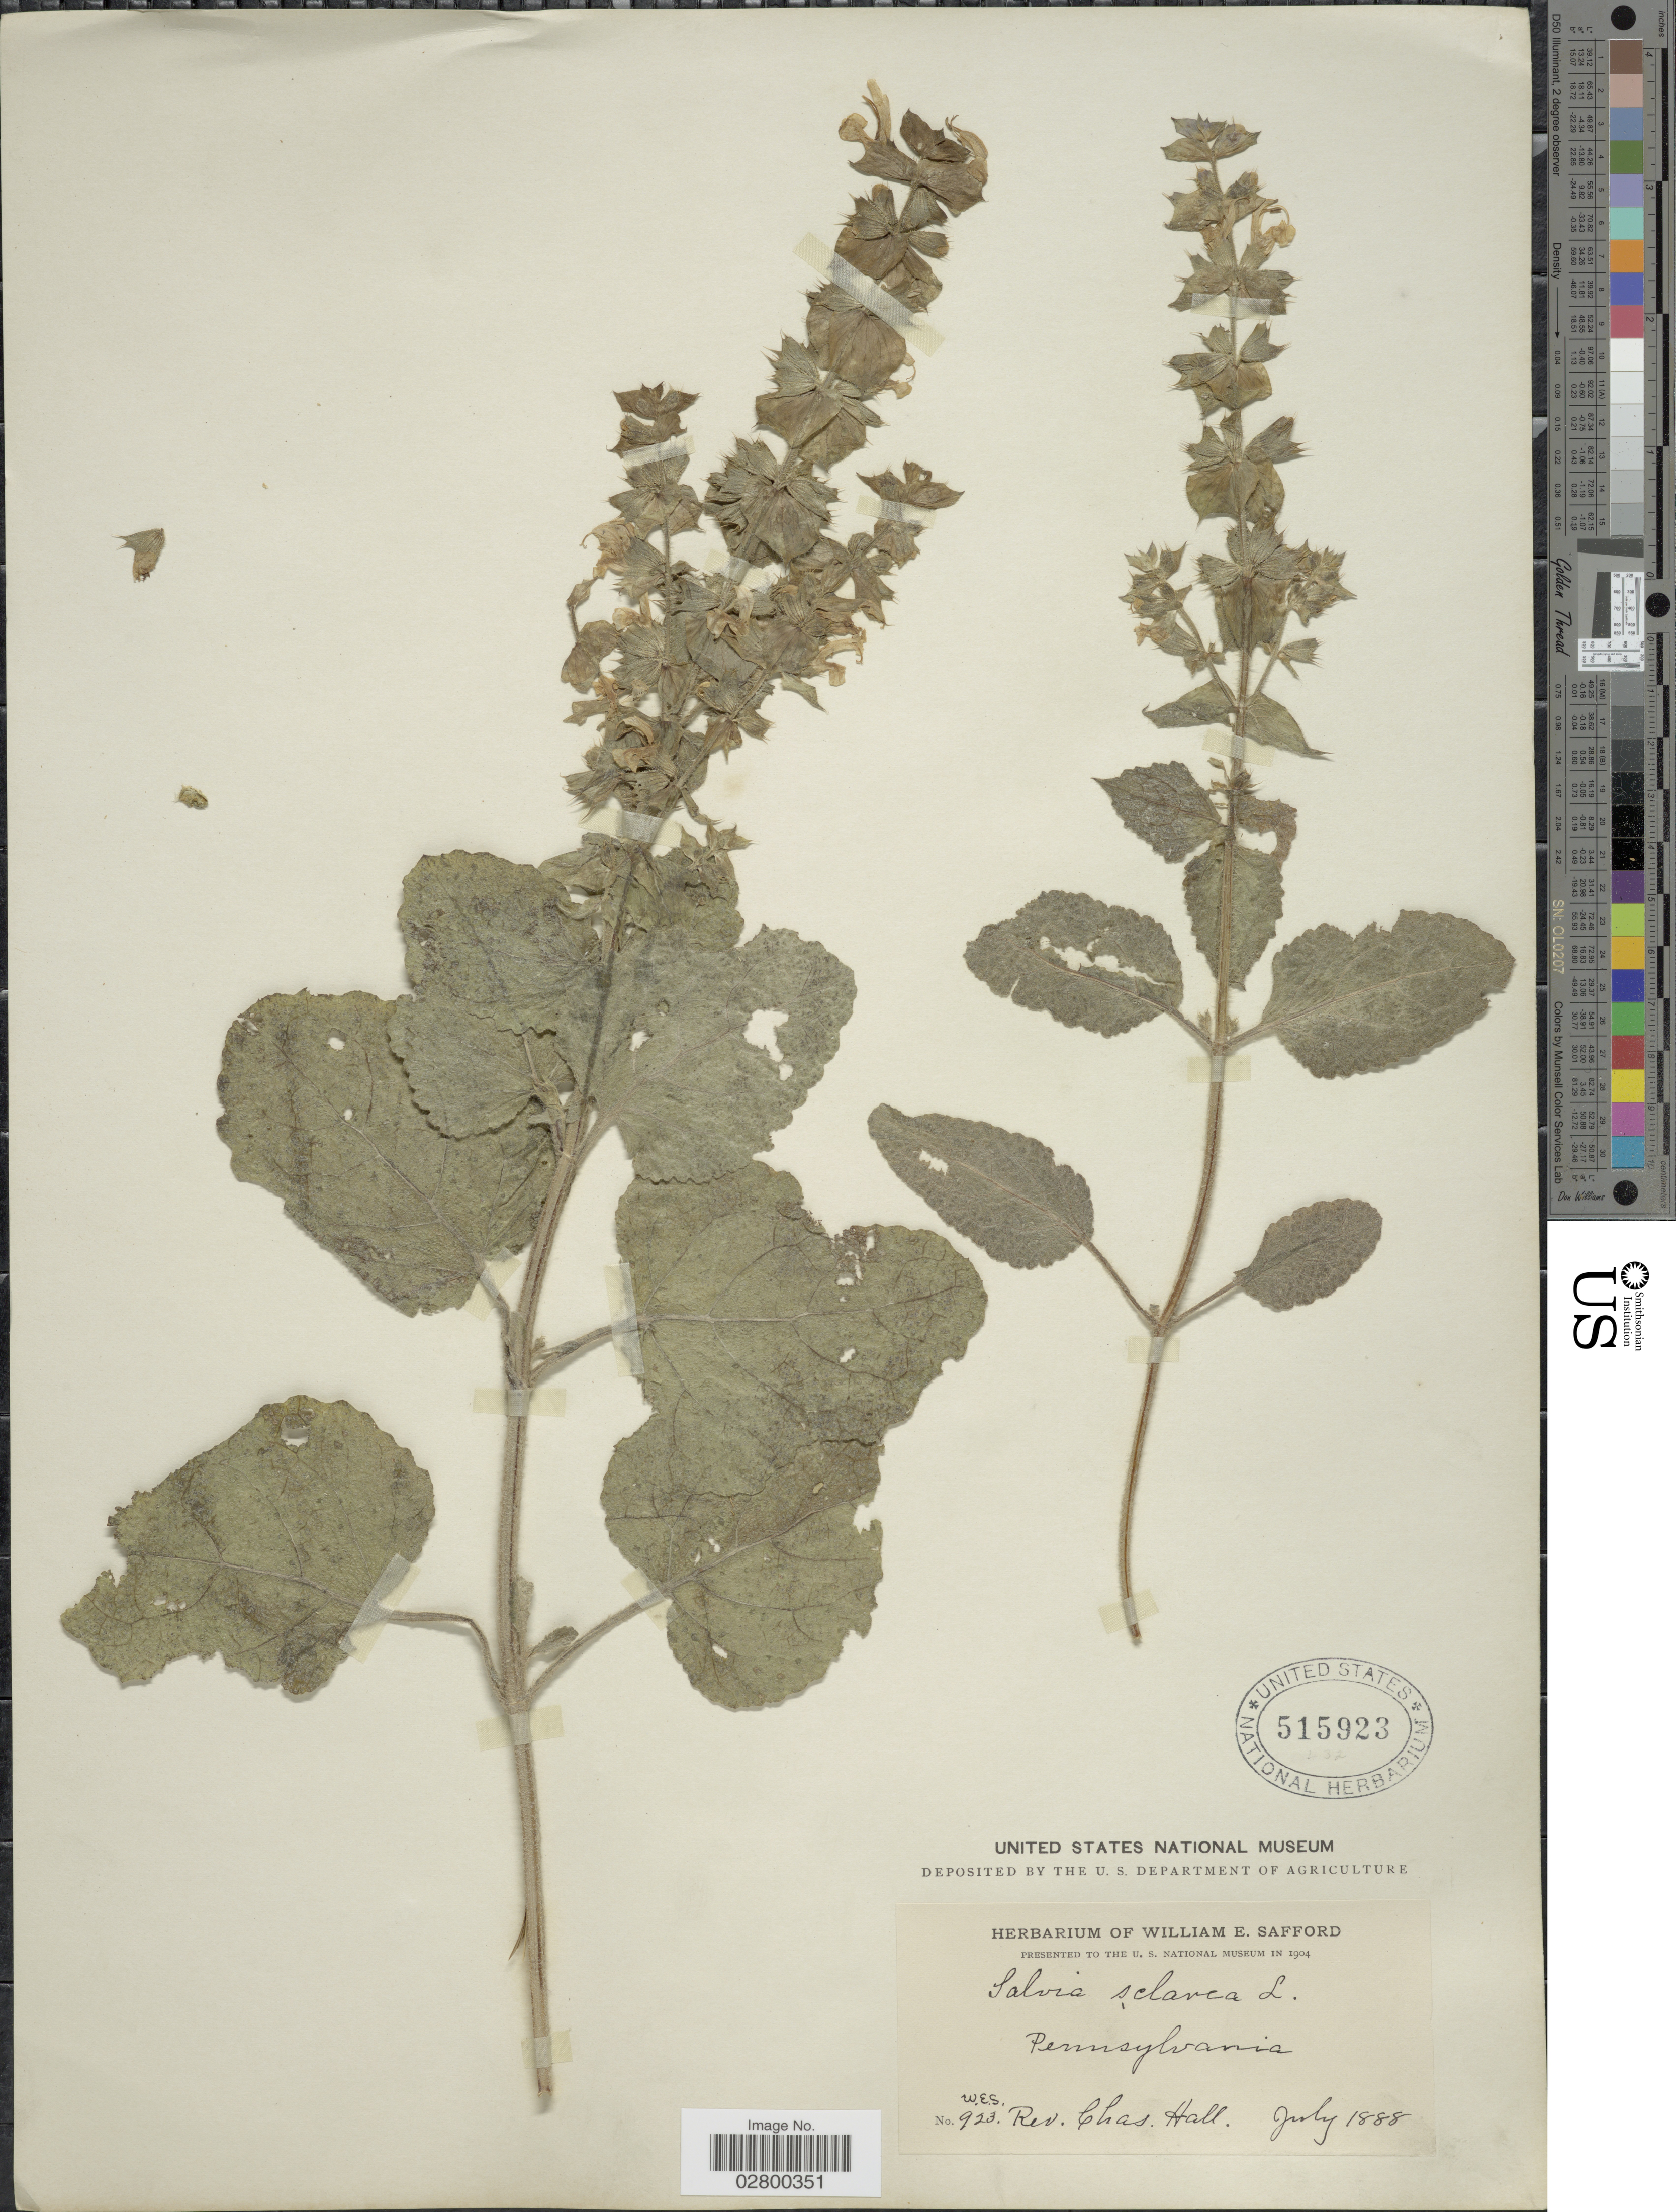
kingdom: Plantae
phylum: Tracheophyta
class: Magnoliopsida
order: Lamiales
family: Lamiaceae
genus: Salvia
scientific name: Salvia sclarea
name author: L.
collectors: C. Hall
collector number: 923W.E.S.?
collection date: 1888-07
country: United States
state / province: Pennsylvania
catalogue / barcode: US 515923